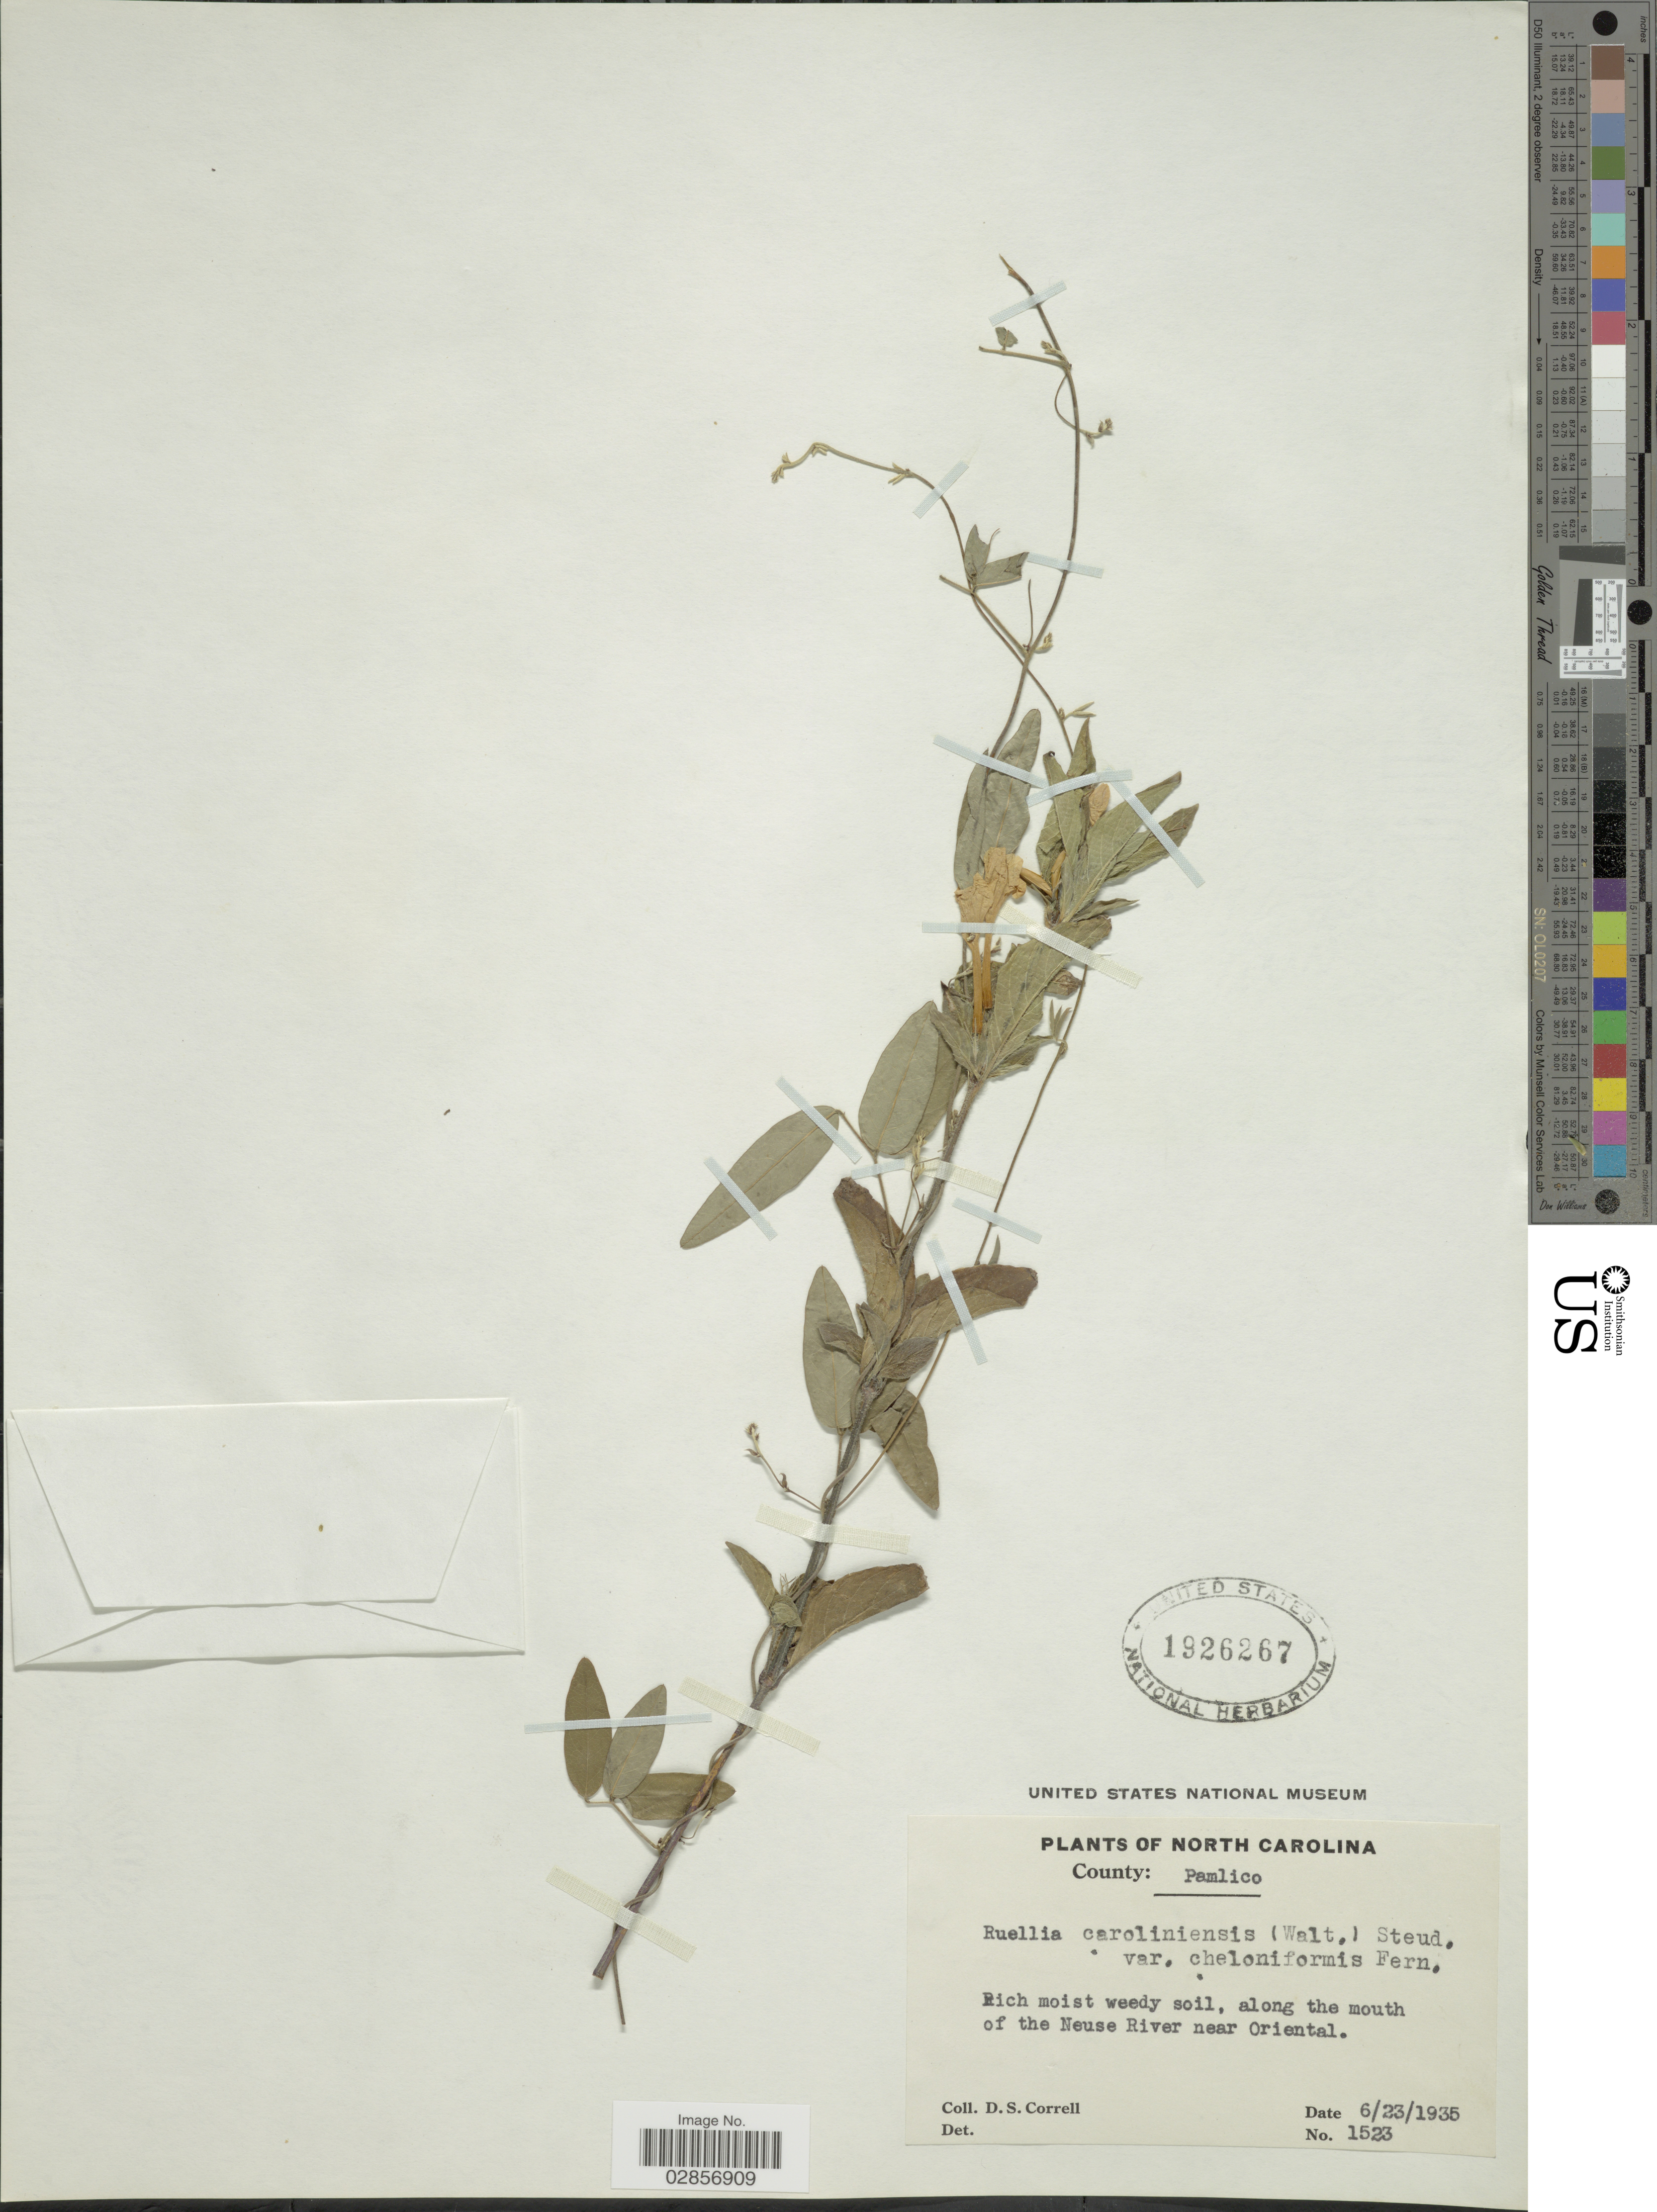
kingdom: Plantae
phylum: Tracheophyta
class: Magnoliopsida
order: Lamiales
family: Acanthaceae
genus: Ruellia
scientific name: Ruellia caroliniensis var. cheloniformis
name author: Fernald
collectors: D. S. Correll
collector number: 1523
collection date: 1935-06-26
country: United States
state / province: North Carolina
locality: County: Pamlico. Along the mouth of the Neuse River near Oriental.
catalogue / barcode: US 1926267